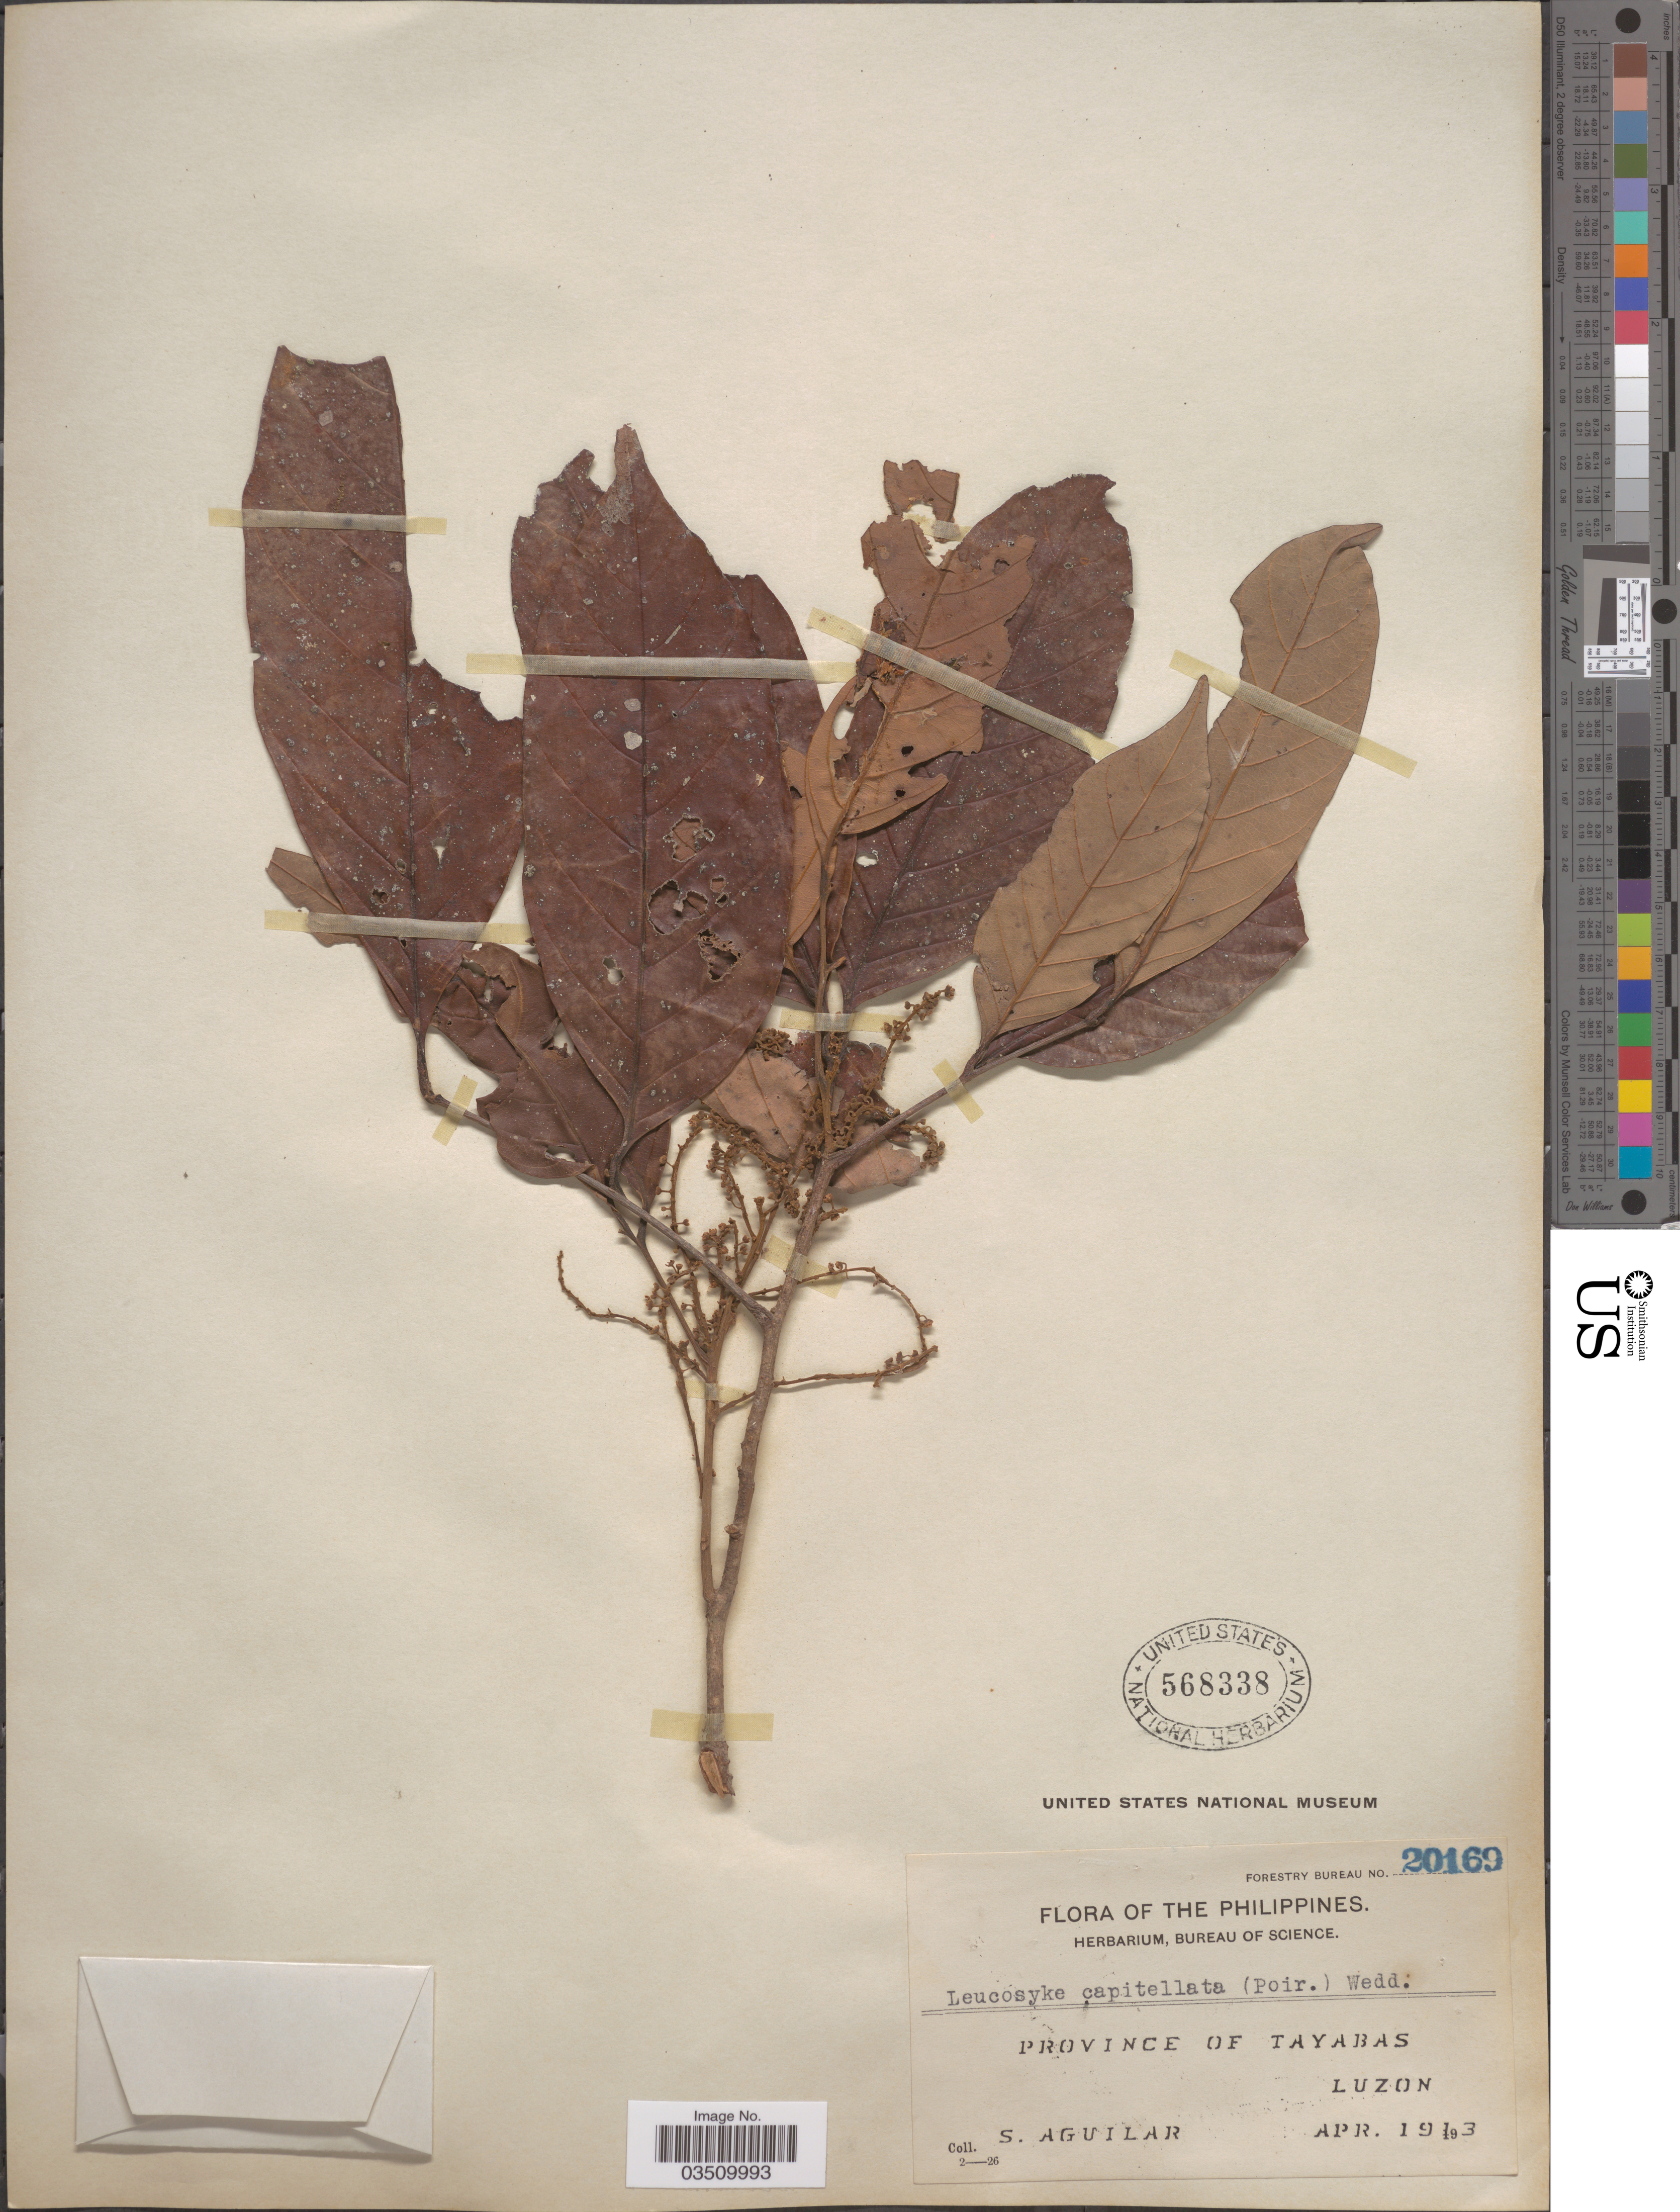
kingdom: Plantae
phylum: Tracheophyta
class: Magnoliopsida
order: Rosales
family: Urticaceae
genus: Leucosyke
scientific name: Leucosyke capitellata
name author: (Poir.) Wedd.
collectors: S. Aguilar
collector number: Forestry Bureau 20169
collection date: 1913-04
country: Philippines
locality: Province of Tayabas, Luzon.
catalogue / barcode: US 568338